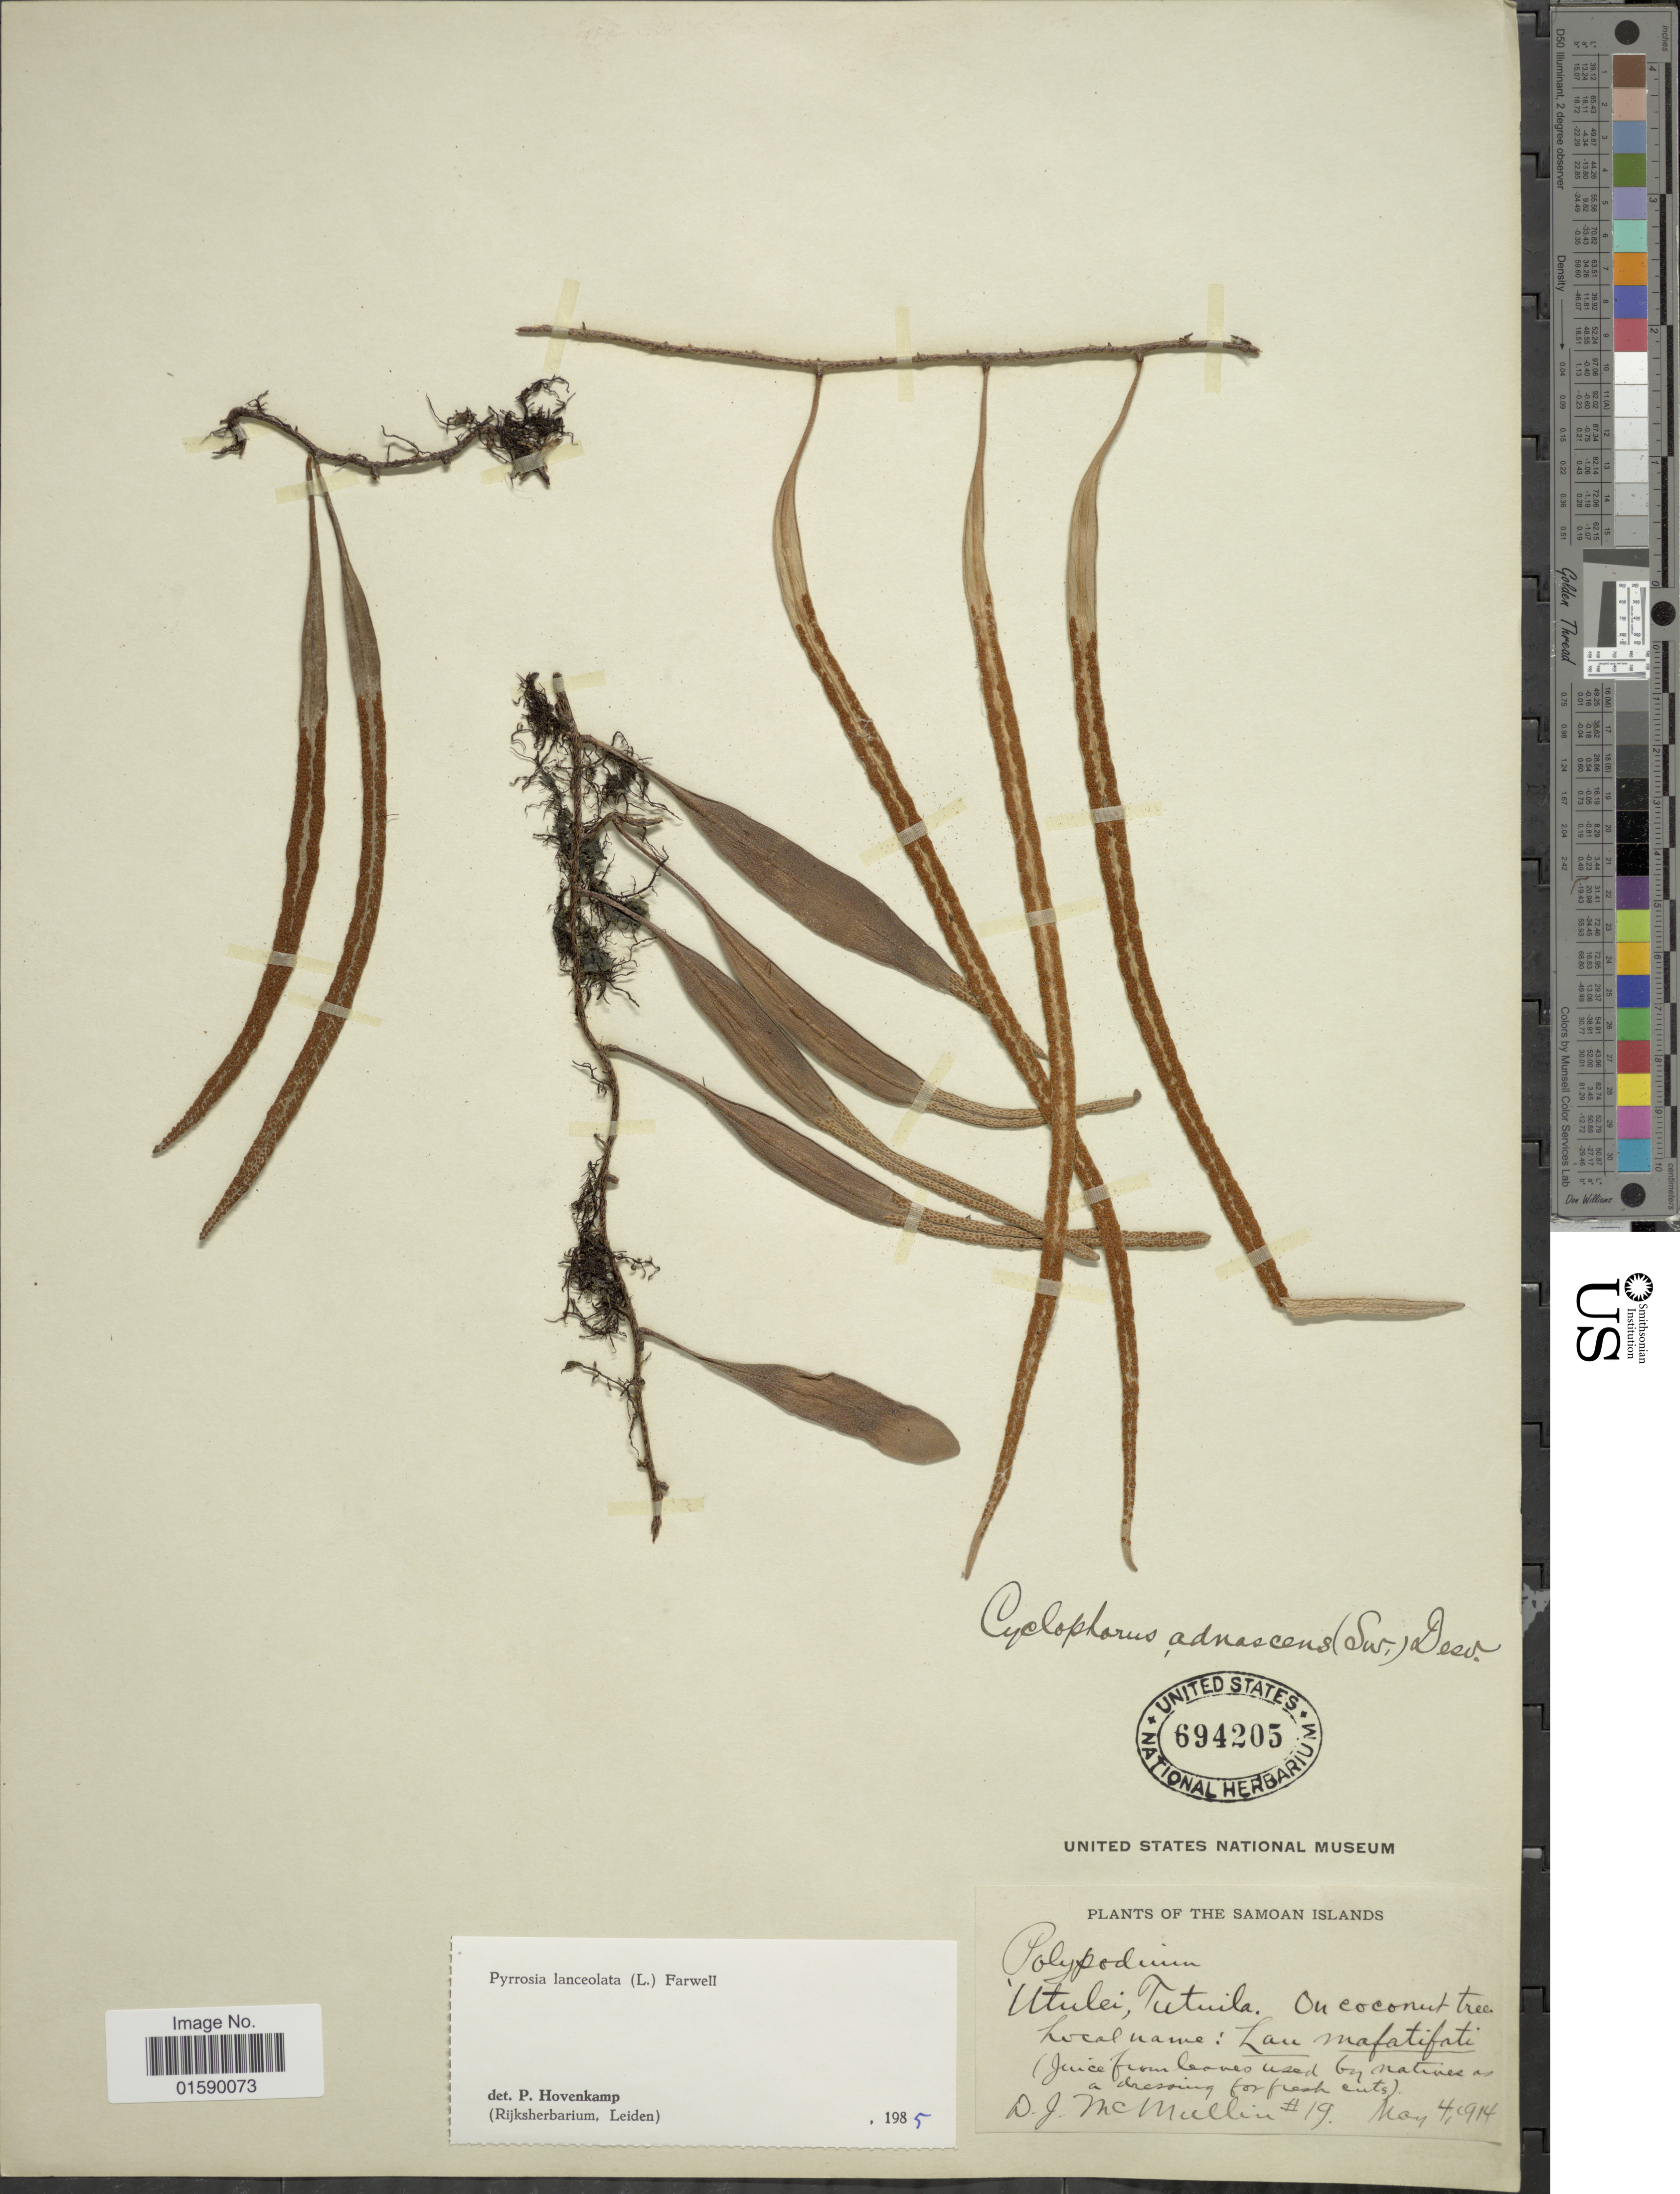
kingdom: Plantae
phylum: Tracheophyta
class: Polypodiopsida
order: Polypodiales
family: Polypodiaceae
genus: Pyrrosia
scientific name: Pyrrosia lanceolata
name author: (L.) Farw.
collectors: D. McMullin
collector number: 19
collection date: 1914-05-04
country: American Samoa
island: Tau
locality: Samoan Islands. Utulei, Tutuila.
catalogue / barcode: US 694205